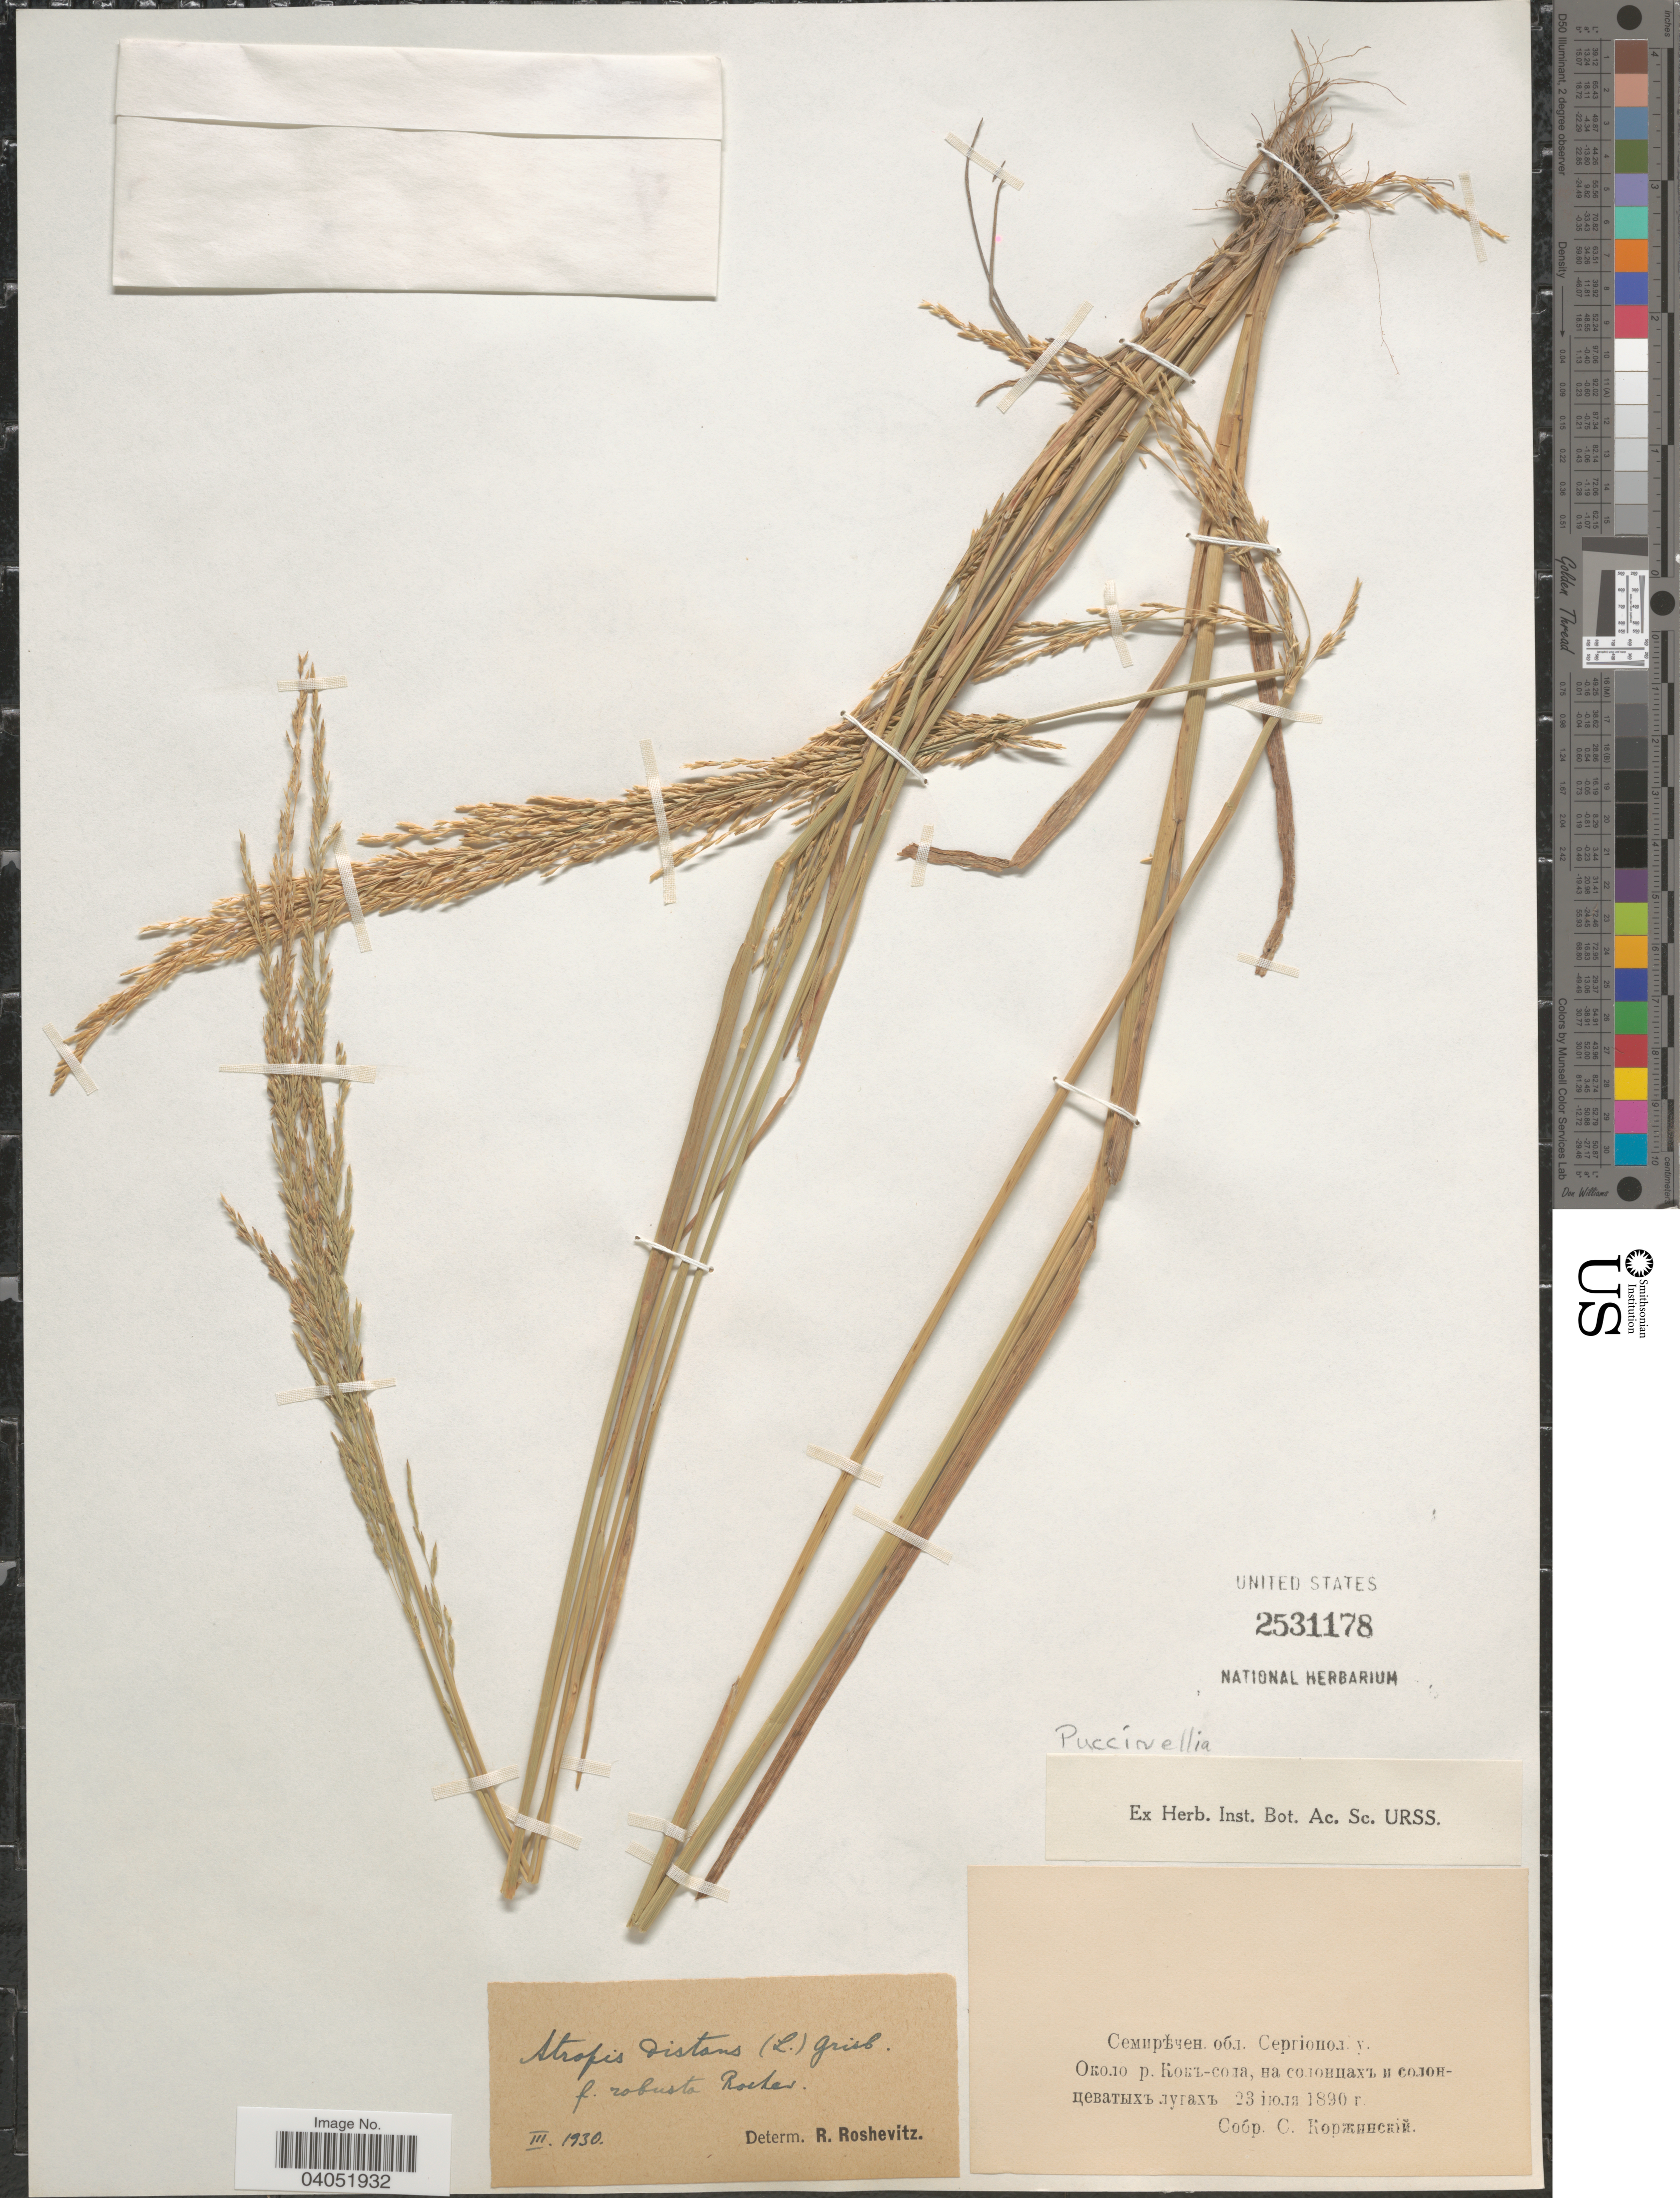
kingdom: Plantae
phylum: Tracheophyta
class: Liliopsida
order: Poales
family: Poaceae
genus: Puccinellia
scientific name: Puccinellia distans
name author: (Jacq.) Parl.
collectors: S. Korzhinskiy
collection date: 1890-07-23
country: Kazakhstan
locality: Near Kok-Sol (Koksal)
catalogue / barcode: US 2531178